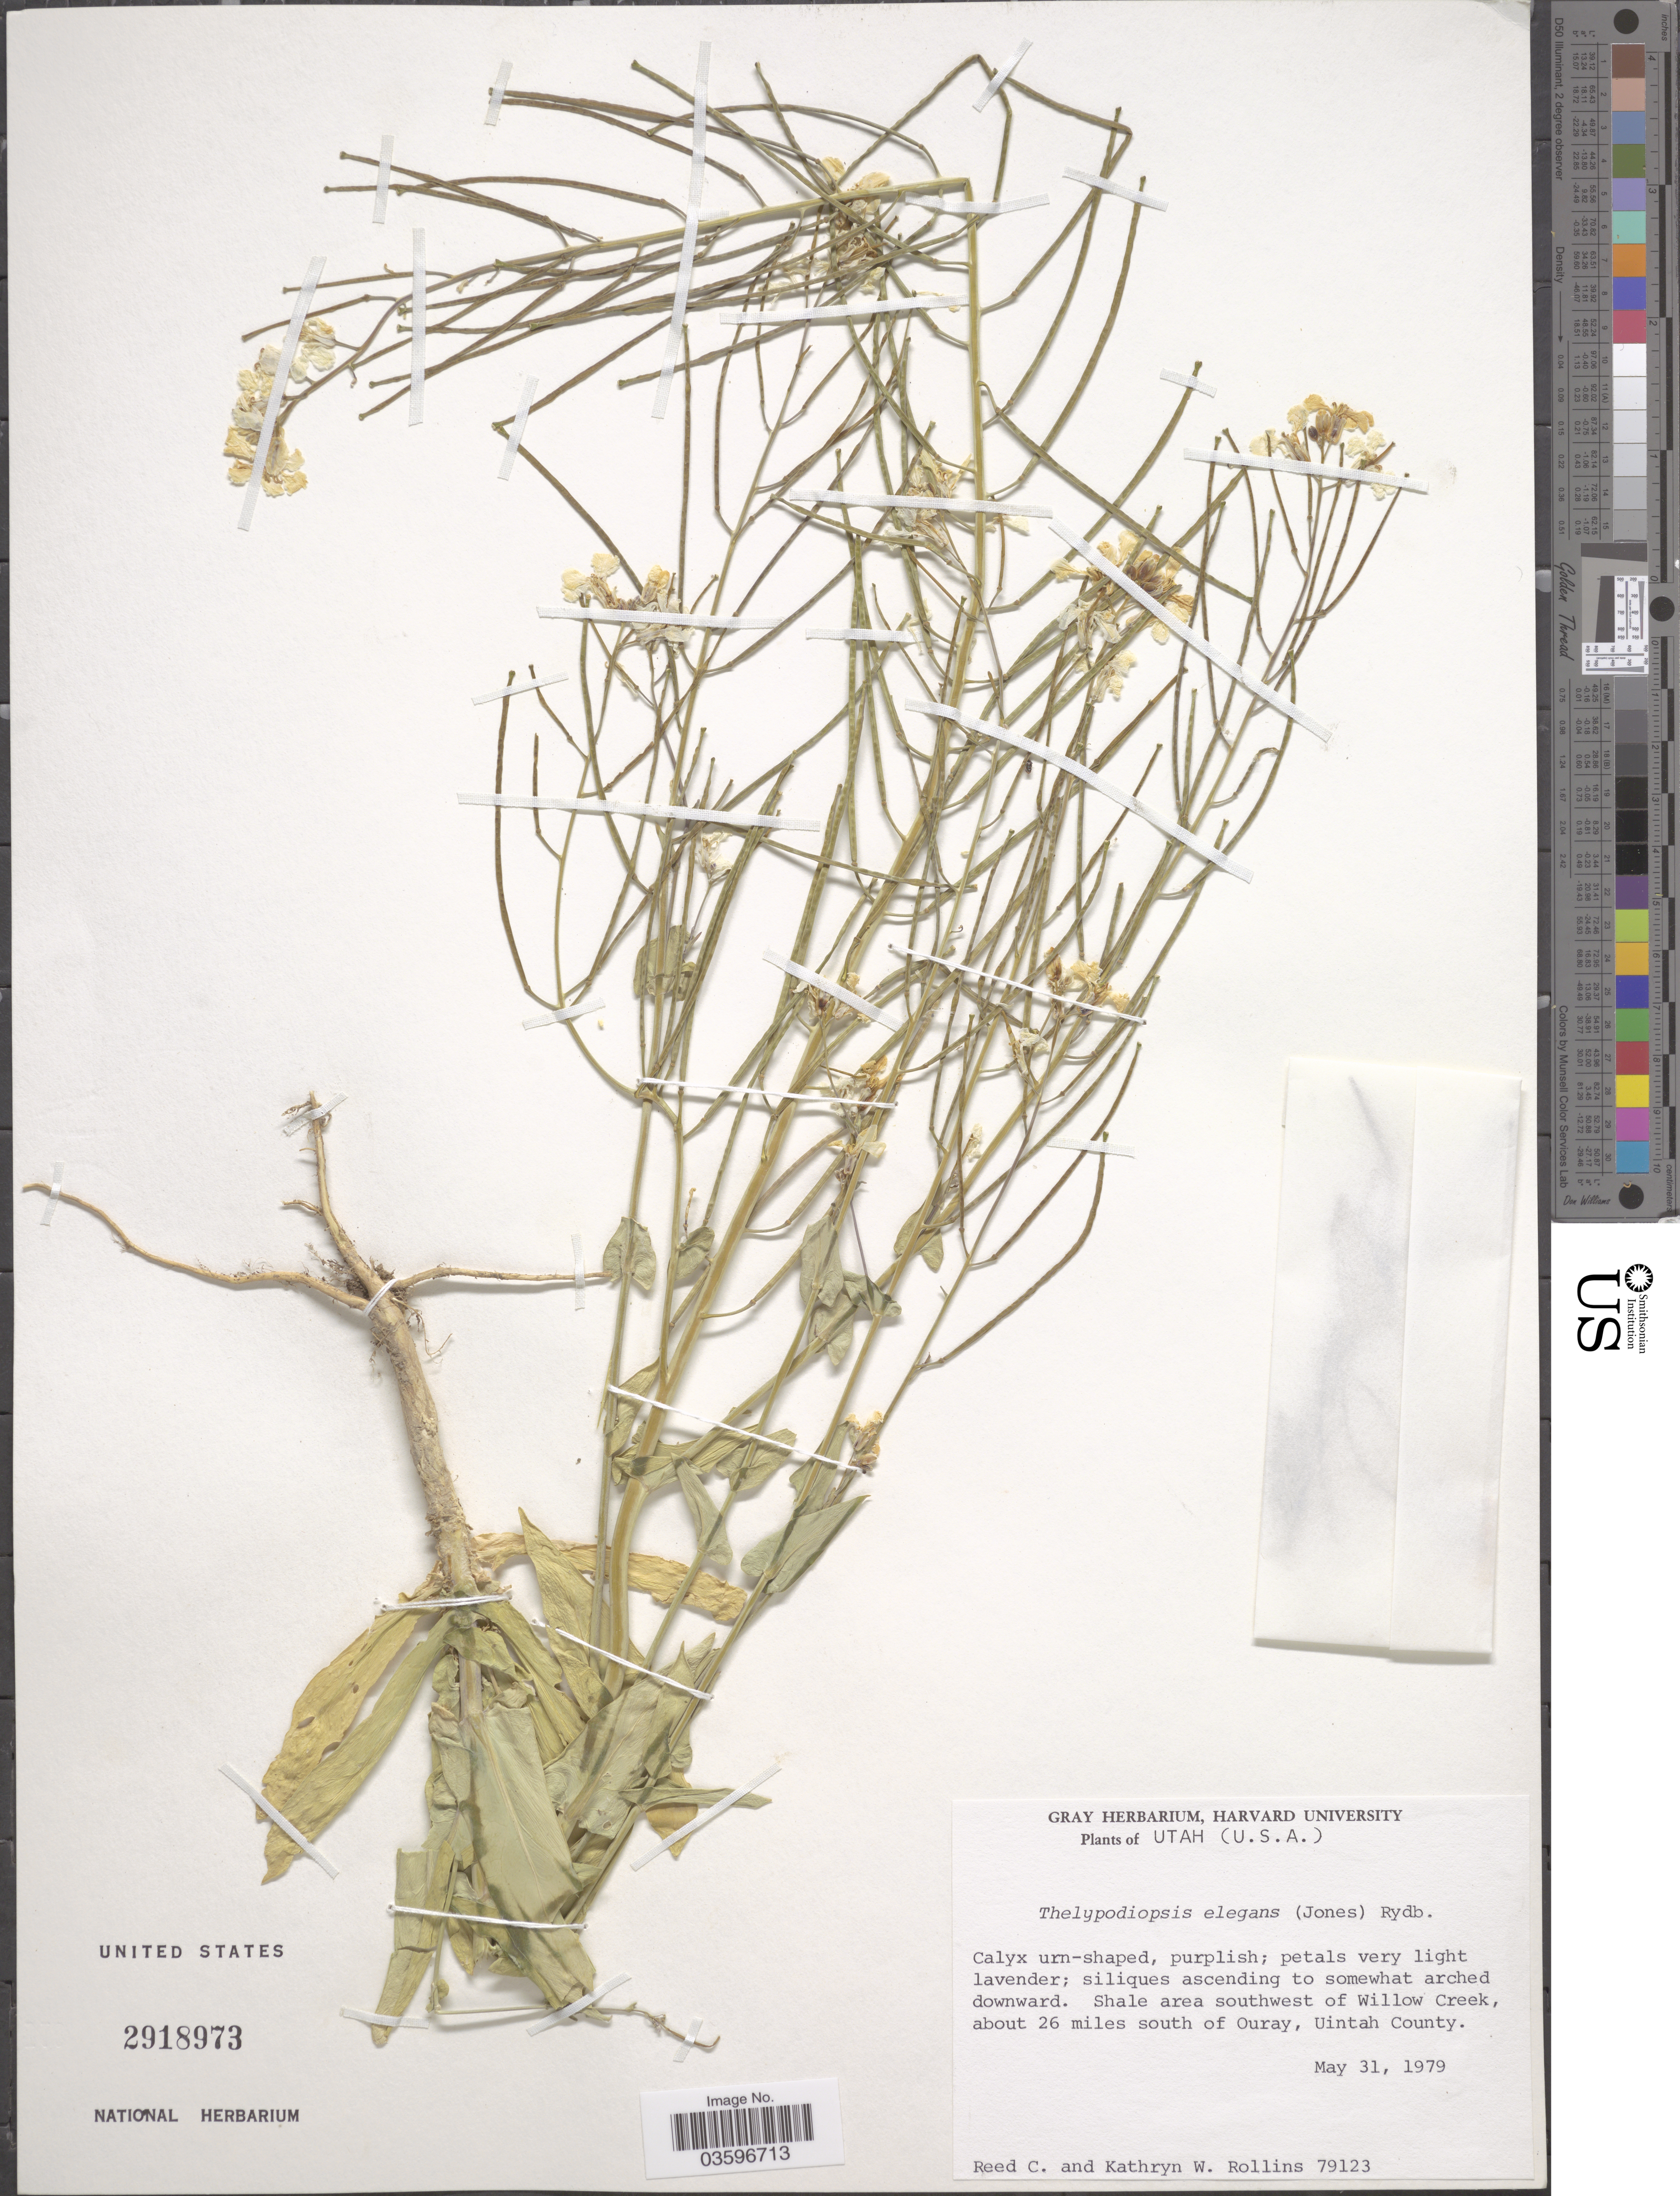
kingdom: Plantae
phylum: Tracheophyta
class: Magnoliopsida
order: Brassicales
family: Brassicaceae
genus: Thelypodiopsis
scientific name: Thelypodiopsis elegans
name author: (M.E. Jones) Rydb.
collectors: R. C. Rollins & K. W. Rollins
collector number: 79123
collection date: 1979-05-31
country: United States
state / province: Utah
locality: Shale area southwest of Willow Creek, about 26 miles south of Ouray, Uintah County.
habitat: shale area southwest of creek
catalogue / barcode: US 2918973